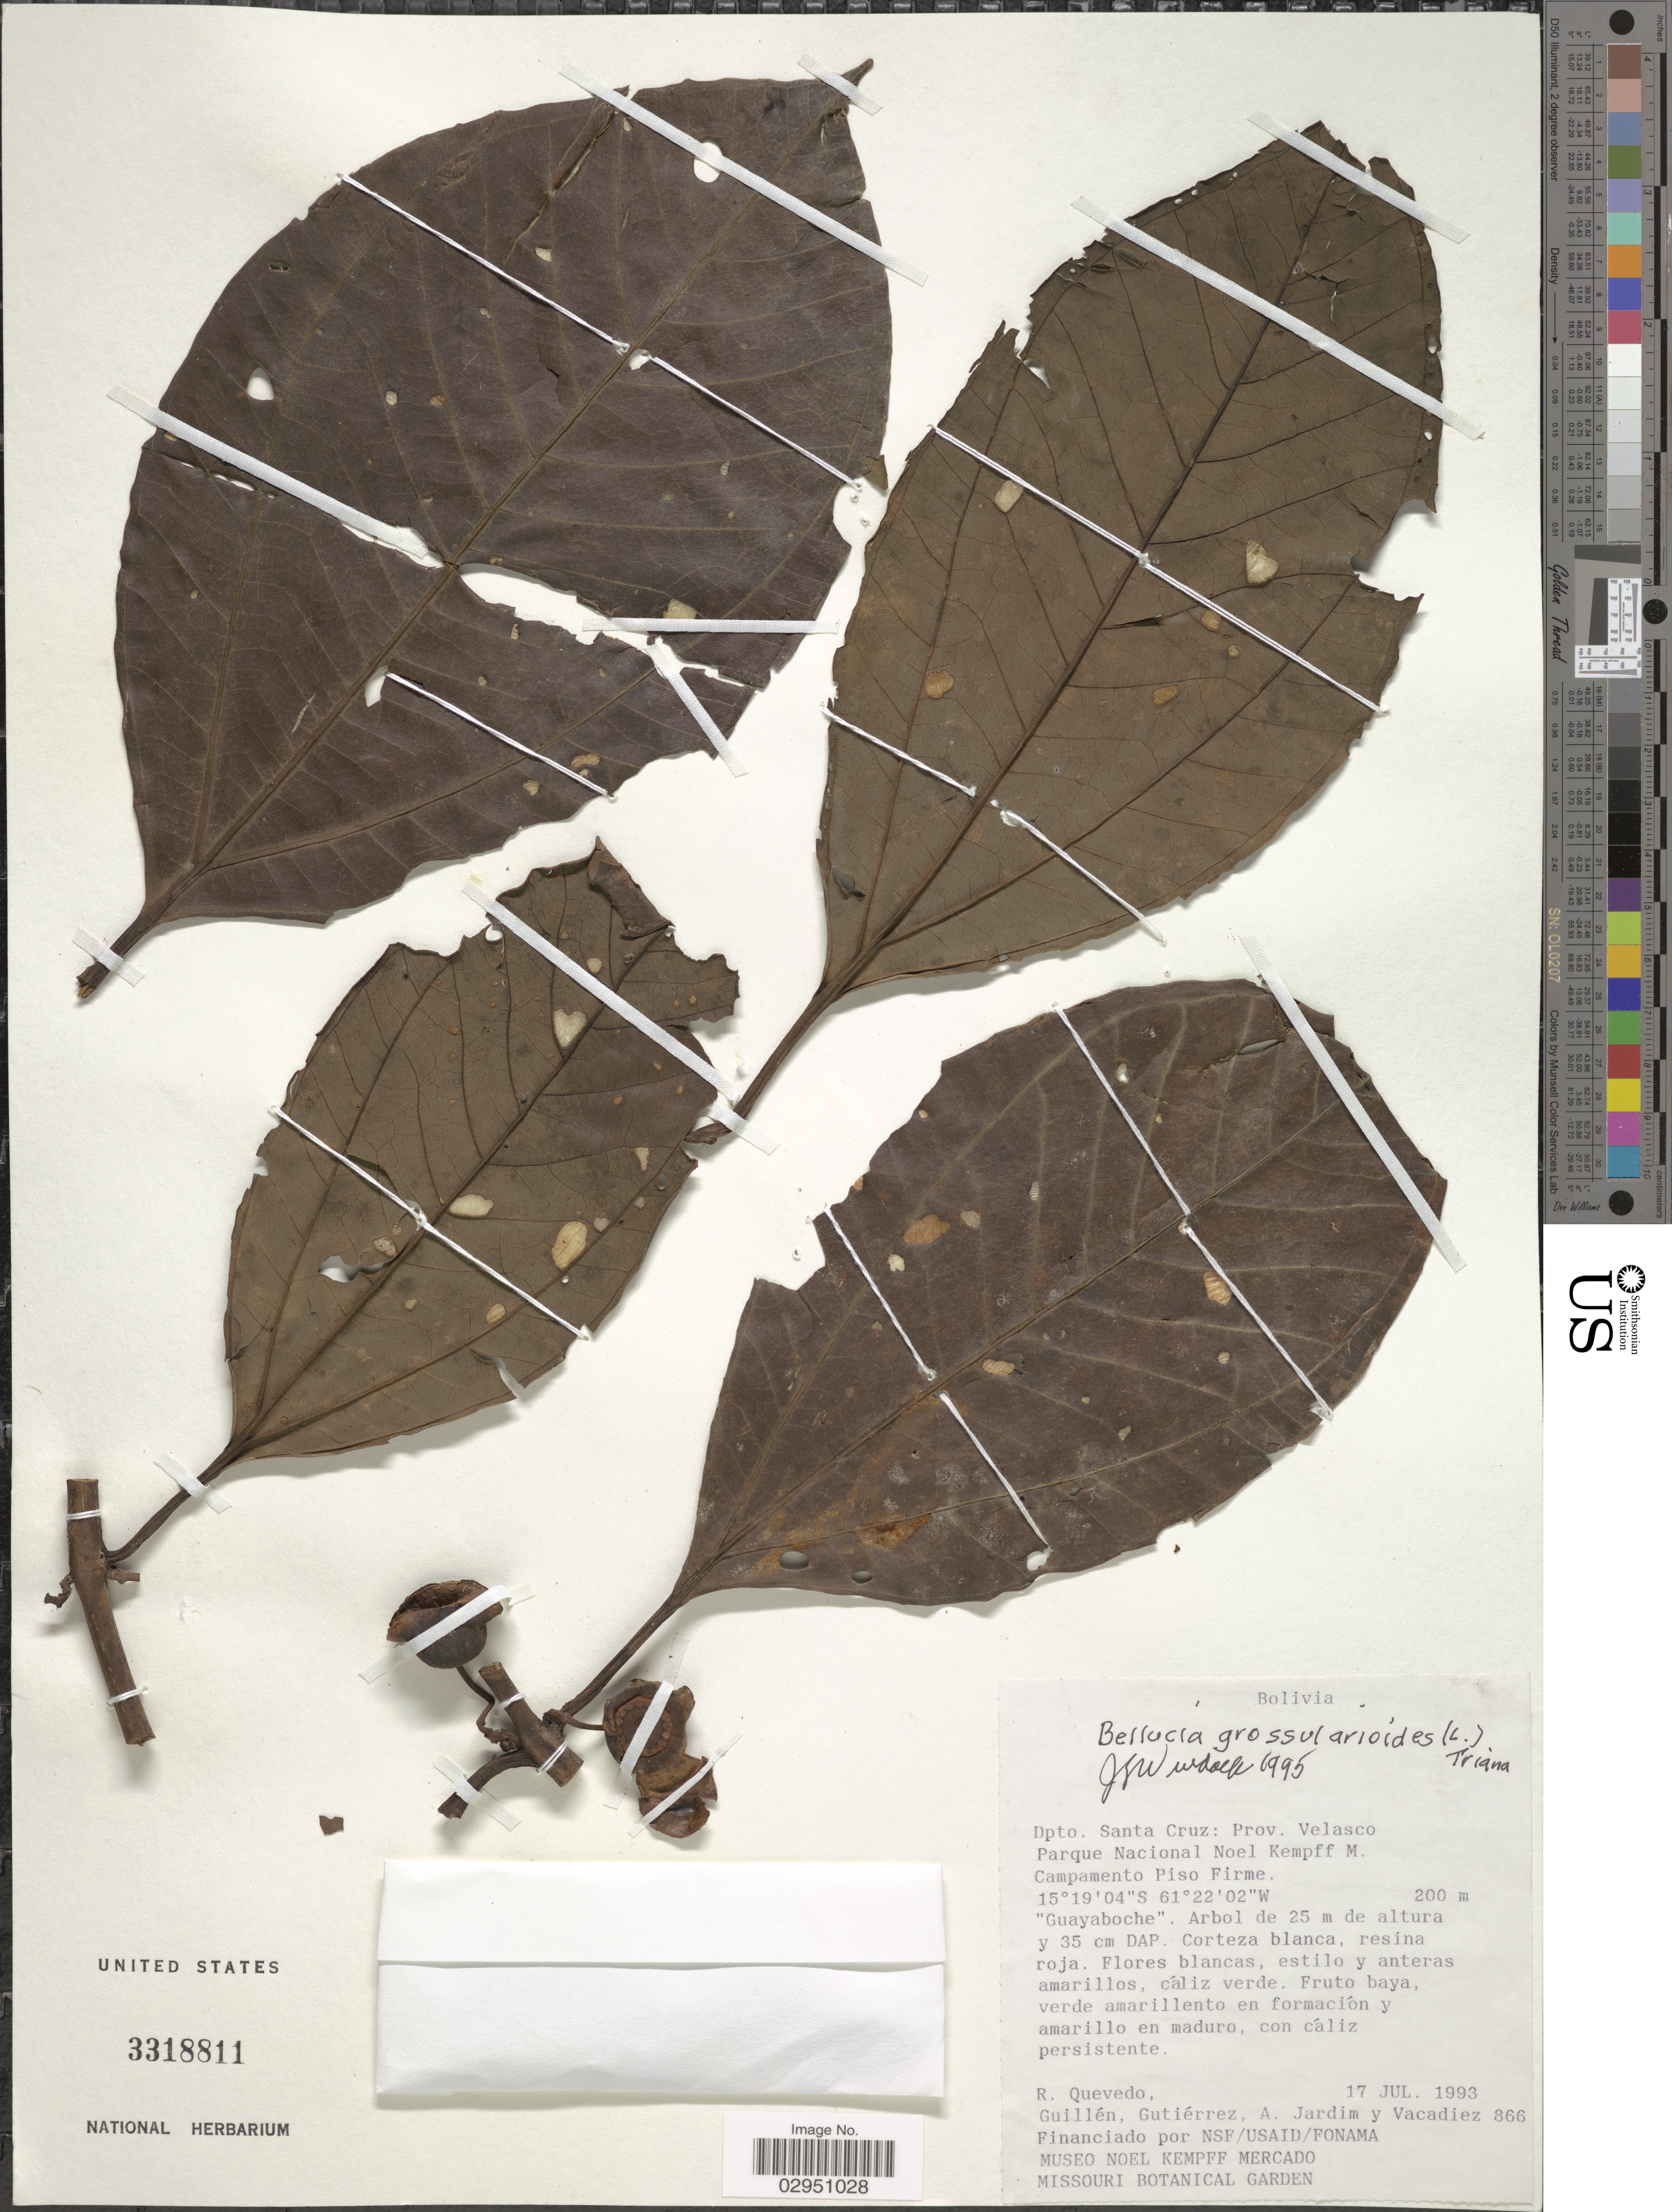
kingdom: Plantae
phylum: Tracheophyta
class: Magnoliopsida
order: Myrtales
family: Melastomataceae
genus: Bellucia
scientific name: Bellucia grossularioides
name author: (L.) Triana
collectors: R. Quevedo, -- Guillen, Gutiérrez, --, A. Jardim & -. Vacadiez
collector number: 866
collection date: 1993-07-17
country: Bolivia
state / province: Santa Cruz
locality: Dpto. Santa Cruz: Prov. Velasco. Parque Nacional Noel Kempff M. Campamento Piso Firme.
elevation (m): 200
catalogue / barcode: US 3318811